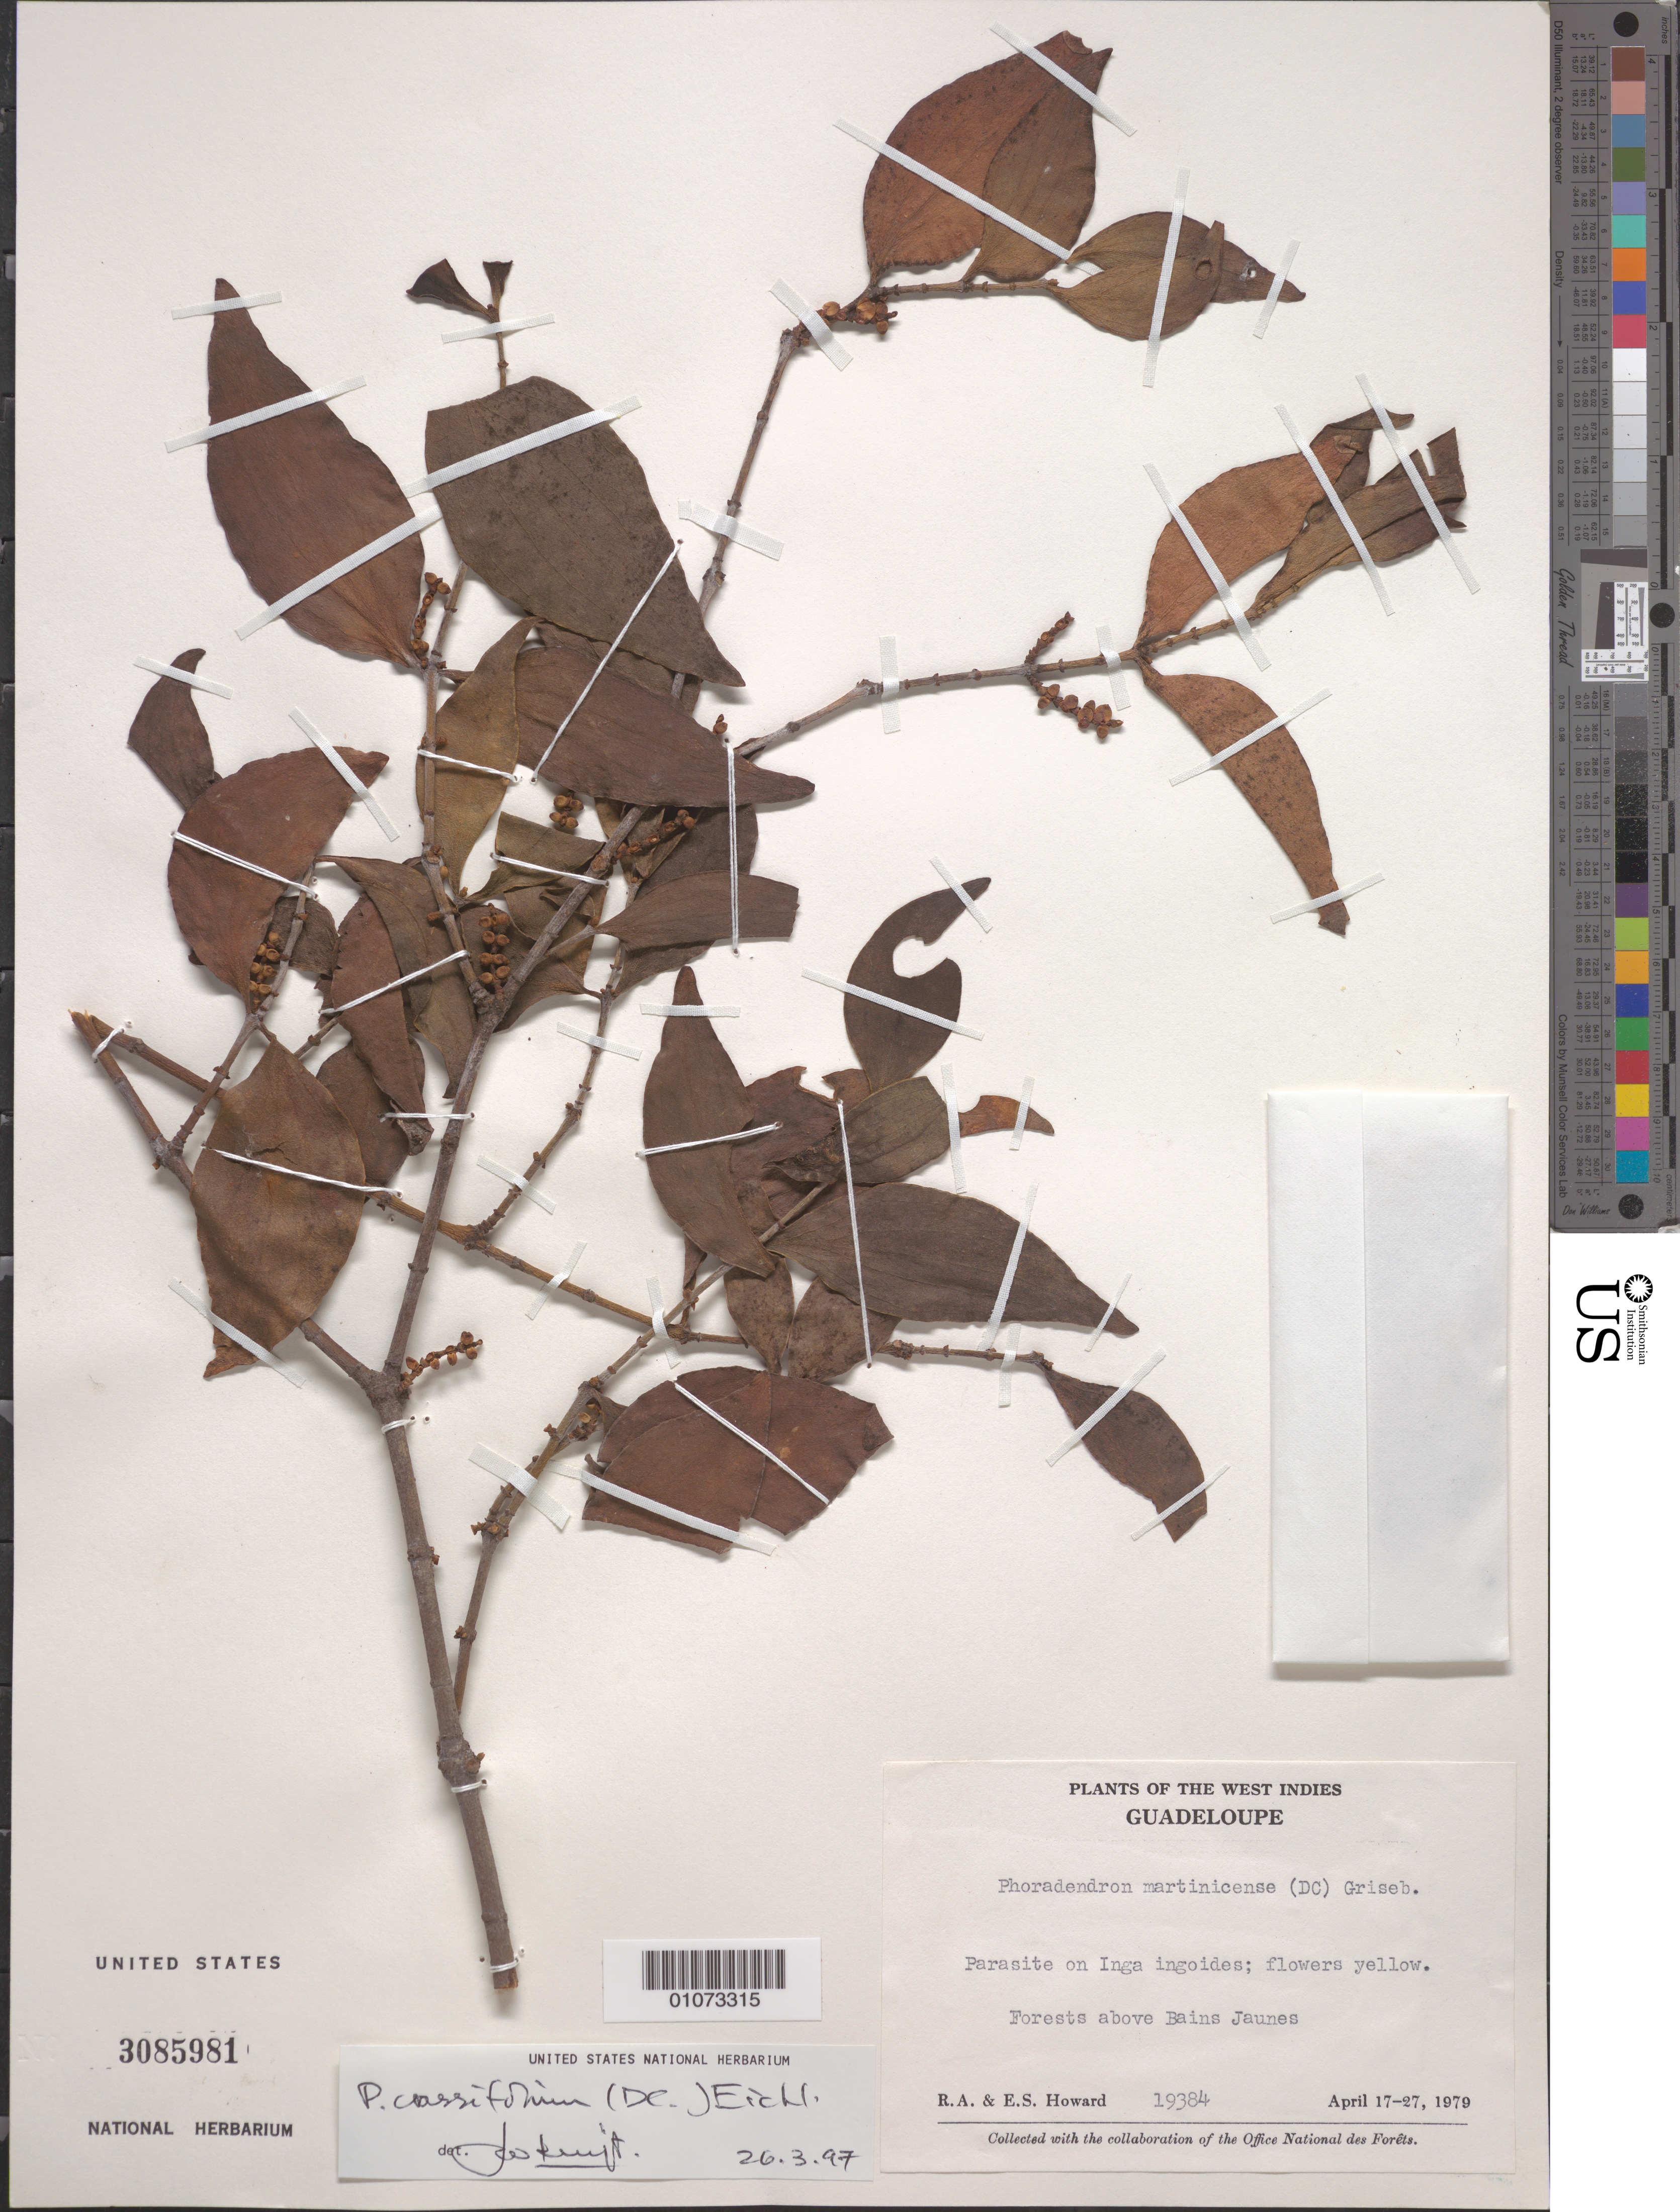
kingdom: Plantae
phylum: Tracheophyta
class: Magnoliopsida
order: Santalales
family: Viscaceae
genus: Phoradendron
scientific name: Phoradendron martinicense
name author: (DC.) Griseb.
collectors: R. A. Howard & E. S. Howard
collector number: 19384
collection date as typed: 17 Apr 1979 to 27 Apr 1979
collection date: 1979-04-17/1979-04-27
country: Guadeloupe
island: Basse Terre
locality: Forests above Bains Jaunes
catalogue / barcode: US 3085981